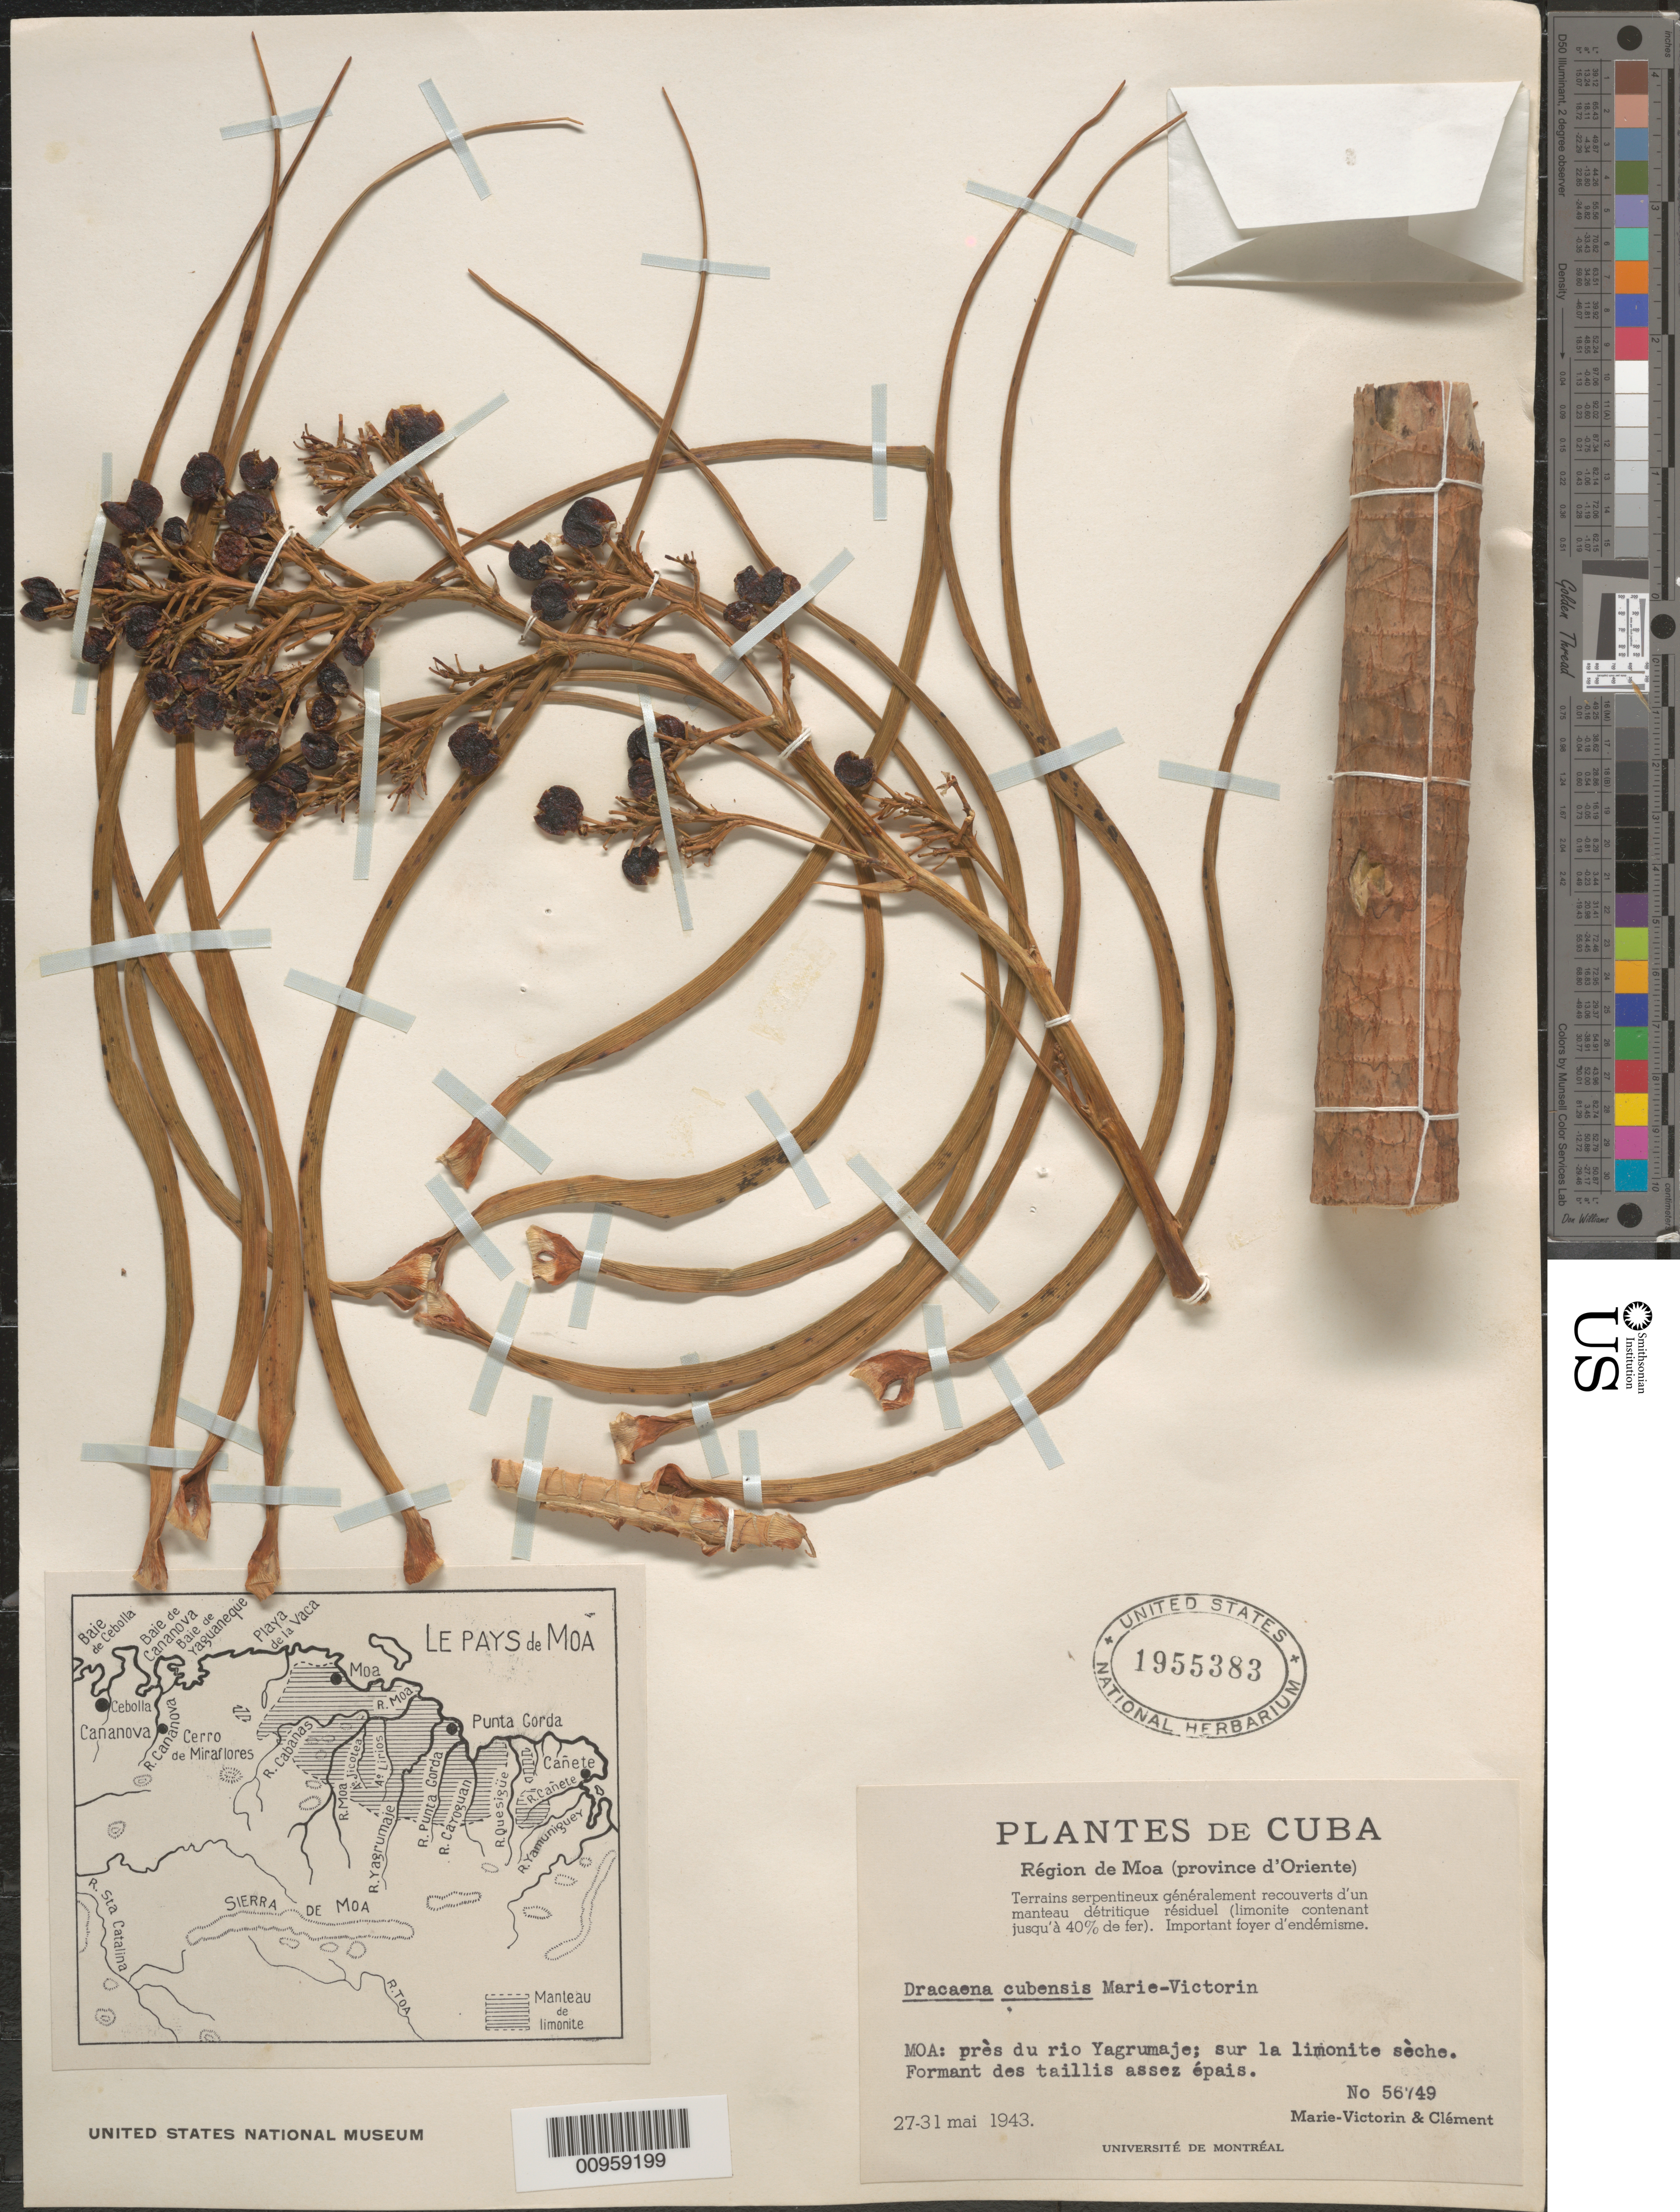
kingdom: Plantae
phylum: Tracheophyta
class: Liliopsida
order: Asparagales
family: Asparagaceae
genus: Dracaena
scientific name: Dracaena cubensis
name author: Vict.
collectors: F. Victorin & -- Clemente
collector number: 56749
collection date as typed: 27 May 1943 to 31 May 1943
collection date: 1943-05-27/1943-05-31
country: Cuba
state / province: Holguín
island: Cuba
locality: Moa, prés du Rio Yagrumaje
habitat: Sur la limonite sèche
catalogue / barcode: US 1955383